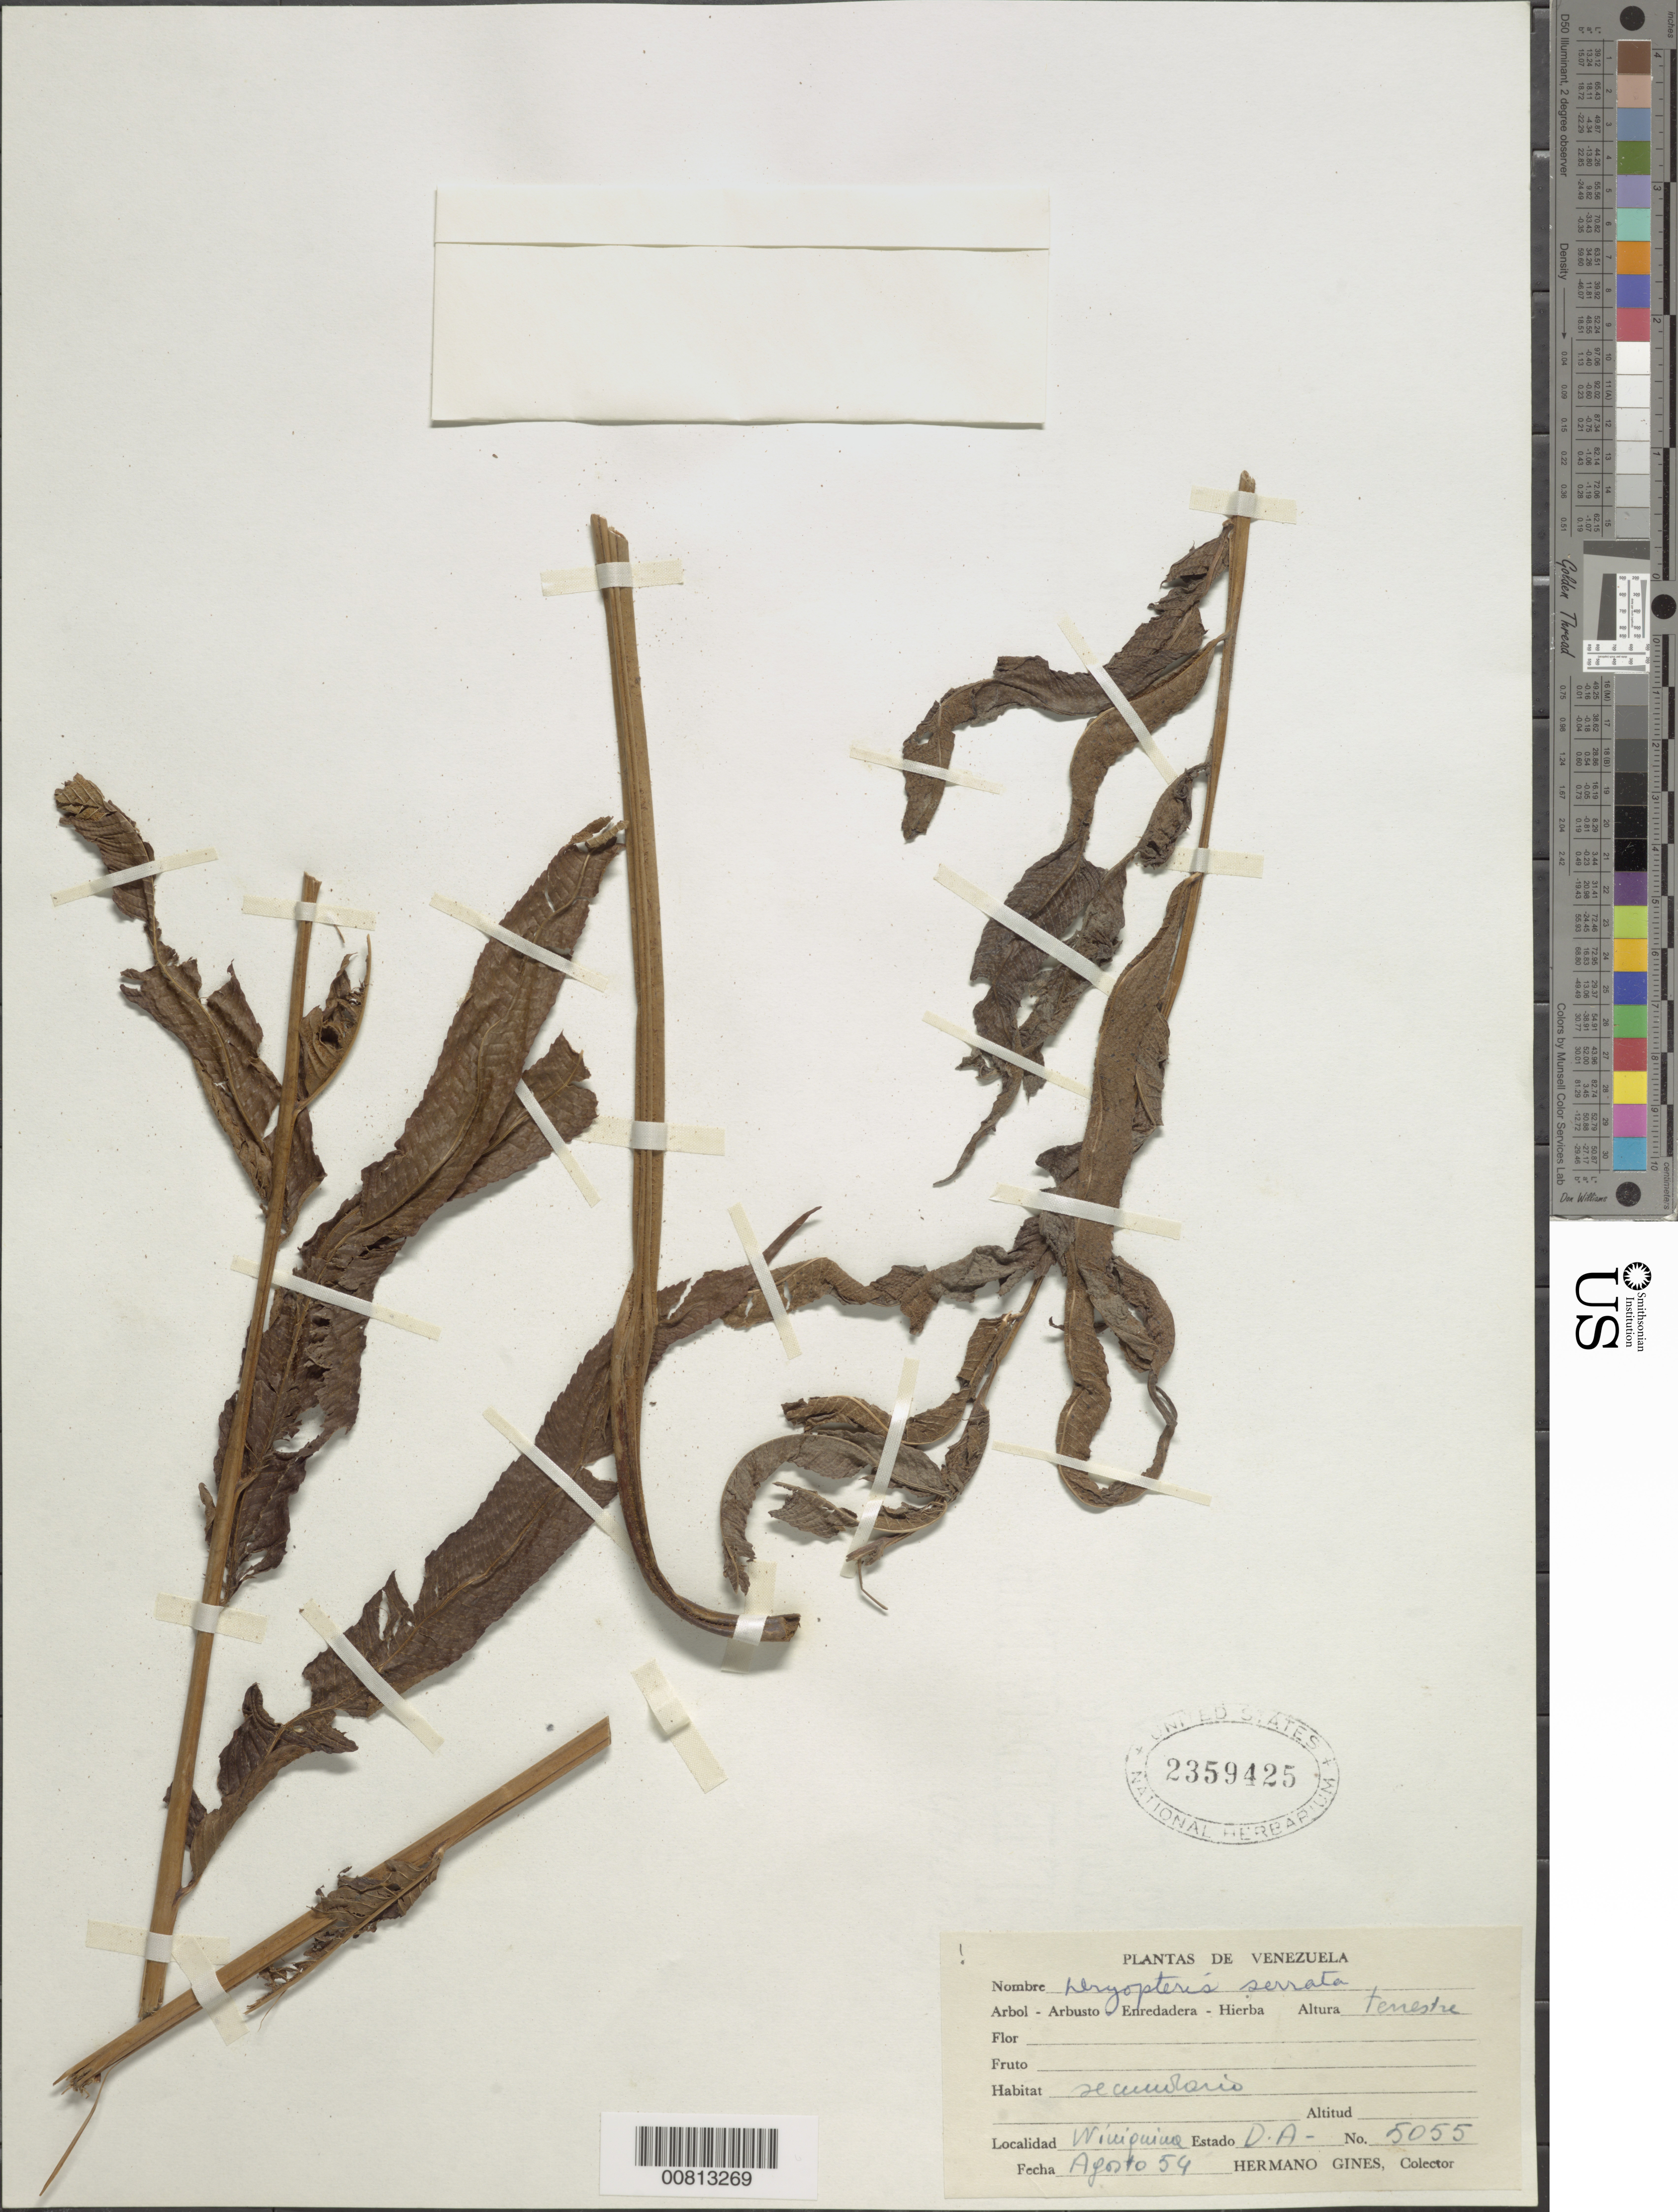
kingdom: Plantae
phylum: Tracheophyta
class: Polypodiopsida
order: Polypodiales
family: Thelypteridaceae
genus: Meniscium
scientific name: Meniscium serratum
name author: Cav.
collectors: H. Gines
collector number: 5055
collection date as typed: Aug-54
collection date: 1954-08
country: Venezuela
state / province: Delta Amacuro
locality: C. Wiuiquina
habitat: Secondary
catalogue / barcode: US 2359425